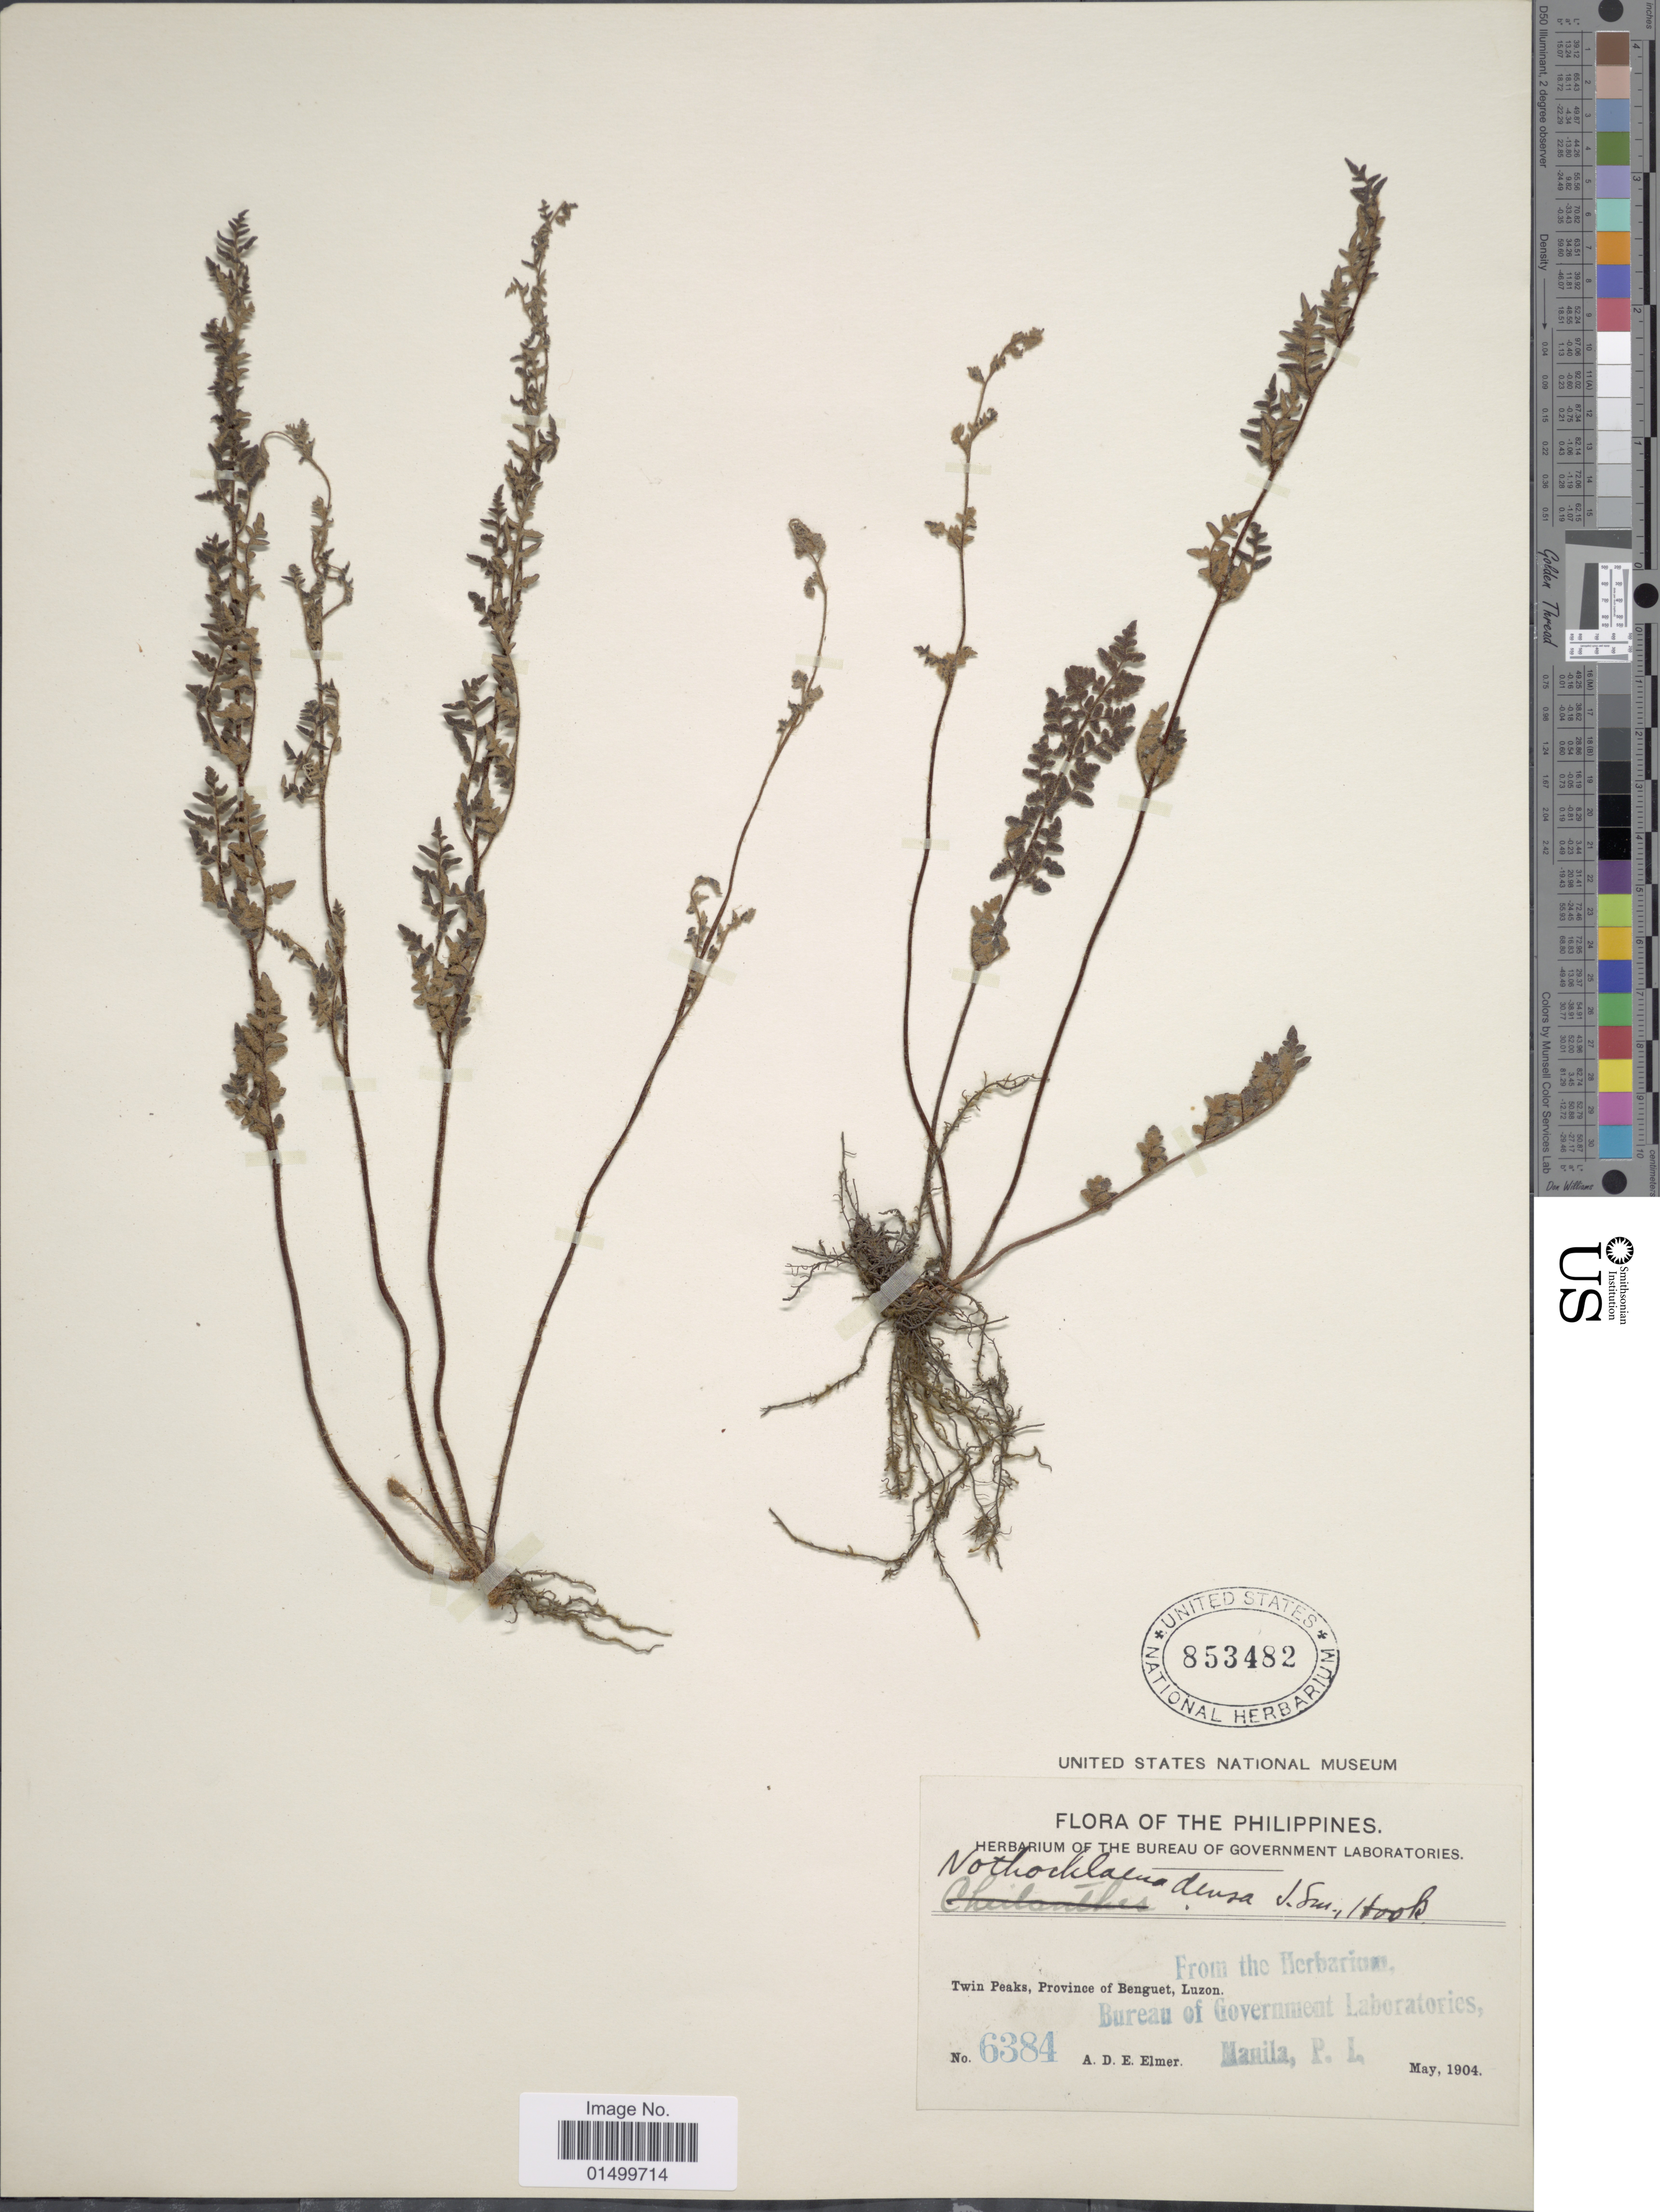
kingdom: Plantae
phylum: Tracheophyta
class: Polypodiopsida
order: Polypodiales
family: Pteridaceae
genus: Cheilanthes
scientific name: Cheilanthes hirsuta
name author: Link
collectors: A. D. E. Elmer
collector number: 6384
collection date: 1904-04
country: Philippines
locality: Twin Peaks, Province of Benguet, Luzon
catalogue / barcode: US 853482